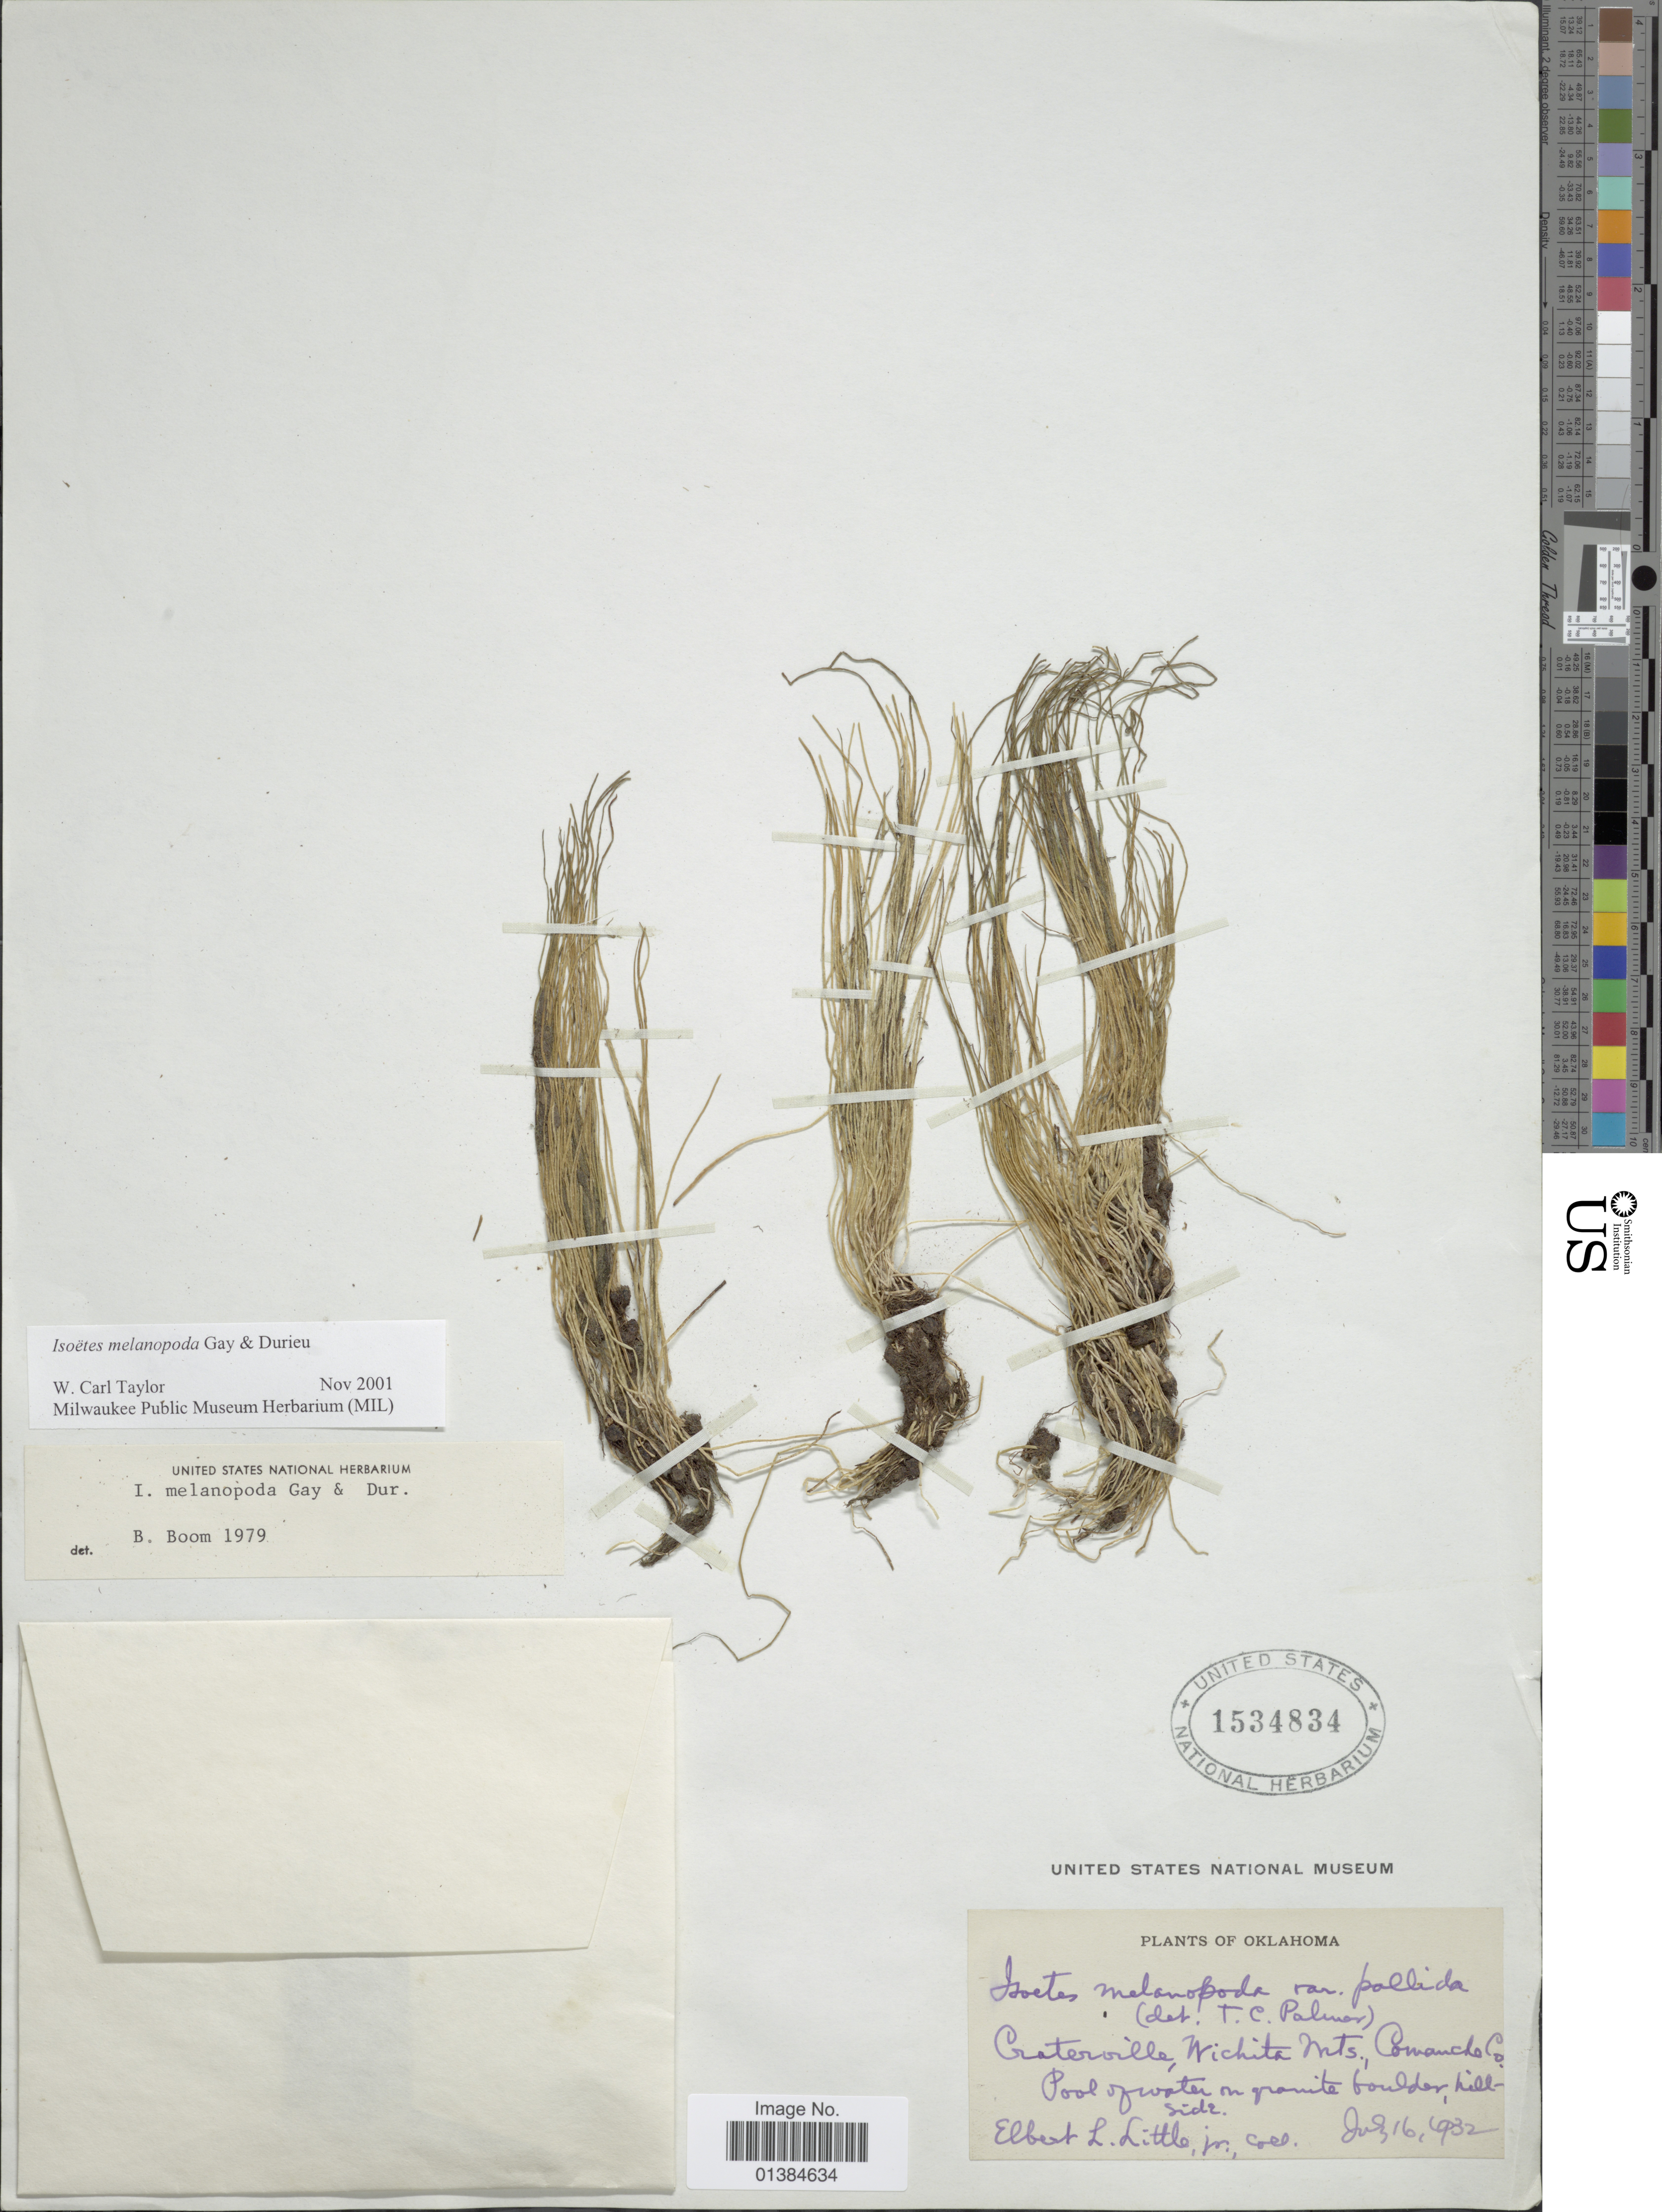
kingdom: Plantae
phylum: Tracheophyta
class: Lycopodiopsida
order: Isoetales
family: Isoetaceae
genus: Isoetes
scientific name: Isoetes melanopoda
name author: J. Gay & Durieu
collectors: E. L. Little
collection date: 1932-07-16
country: United States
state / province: Oklahoma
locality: Craterville, Eichita Mts., Comancho Co.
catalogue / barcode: US 1534834